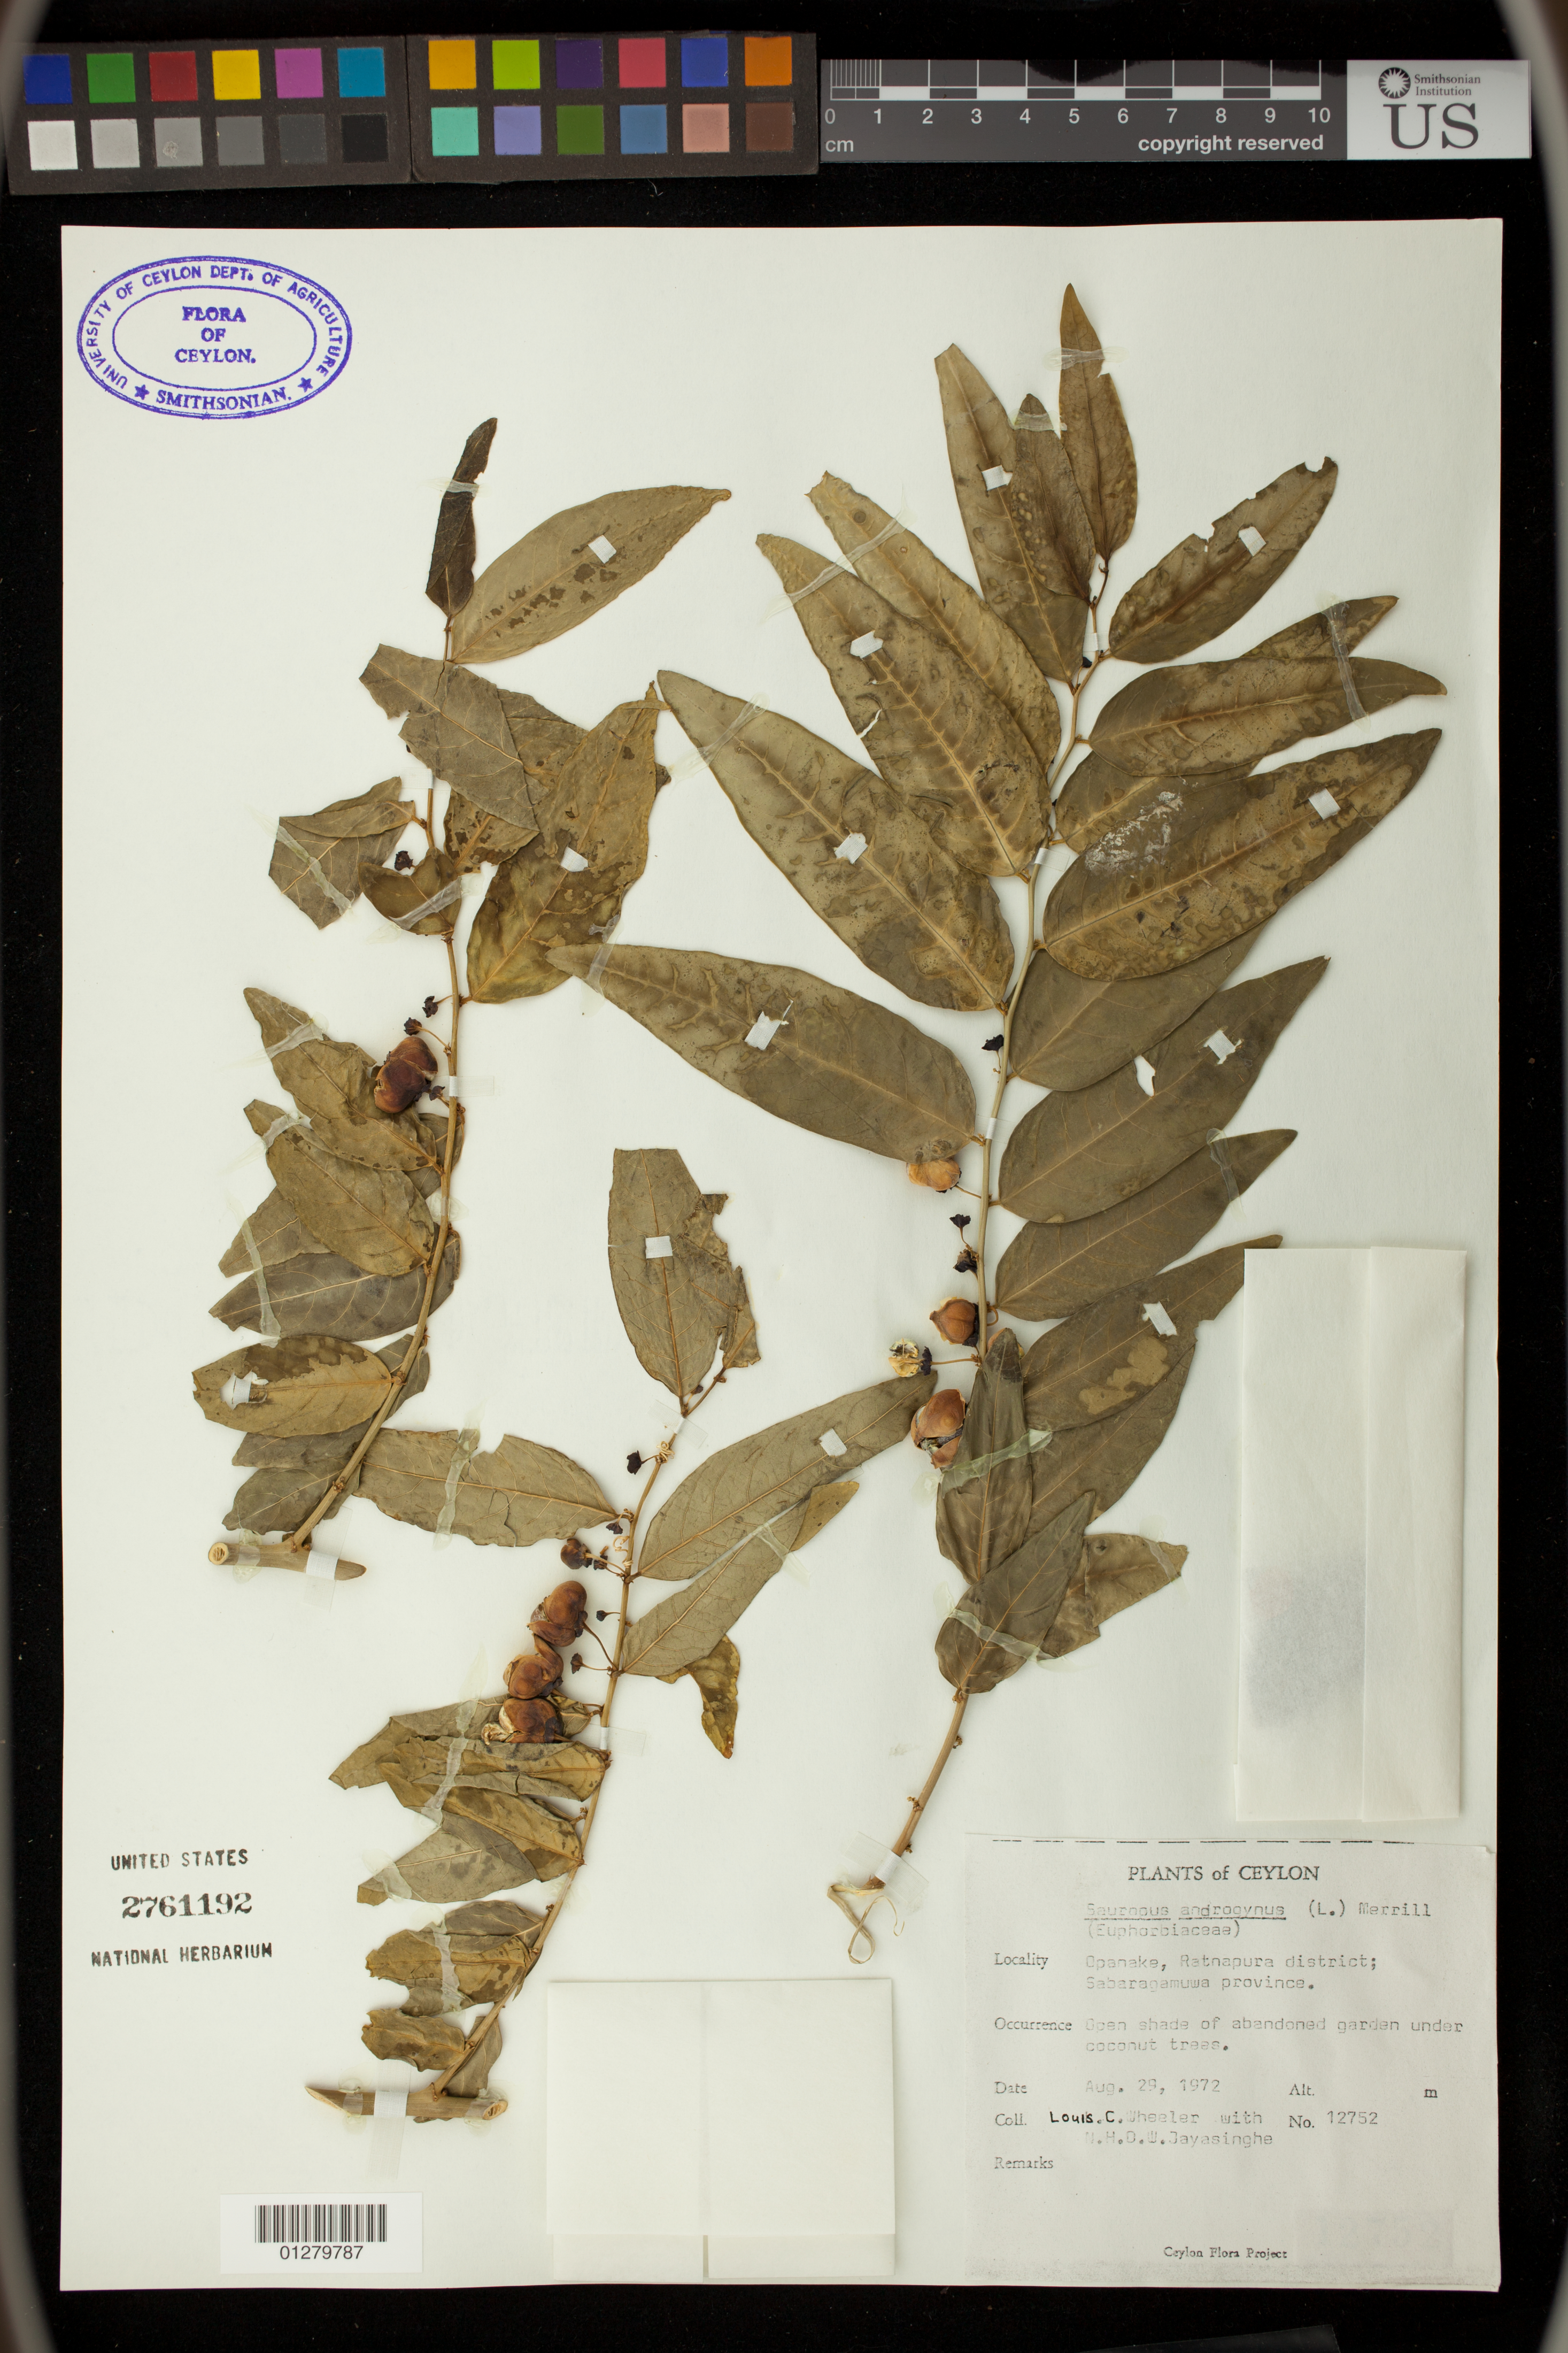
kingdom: Plantae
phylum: Tracheophyta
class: Magnoliopsida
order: Malpighiales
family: Phyllanthaceae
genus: Sauropus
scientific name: Sauropus androgynus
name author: (L.) Merr.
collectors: L. C. Wheeler & N. Jayasinghe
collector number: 12752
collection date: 1972-08-29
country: Sri Lanka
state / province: Sabaragamuwa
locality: Opanake, Ratnapura district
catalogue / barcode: US 2761192